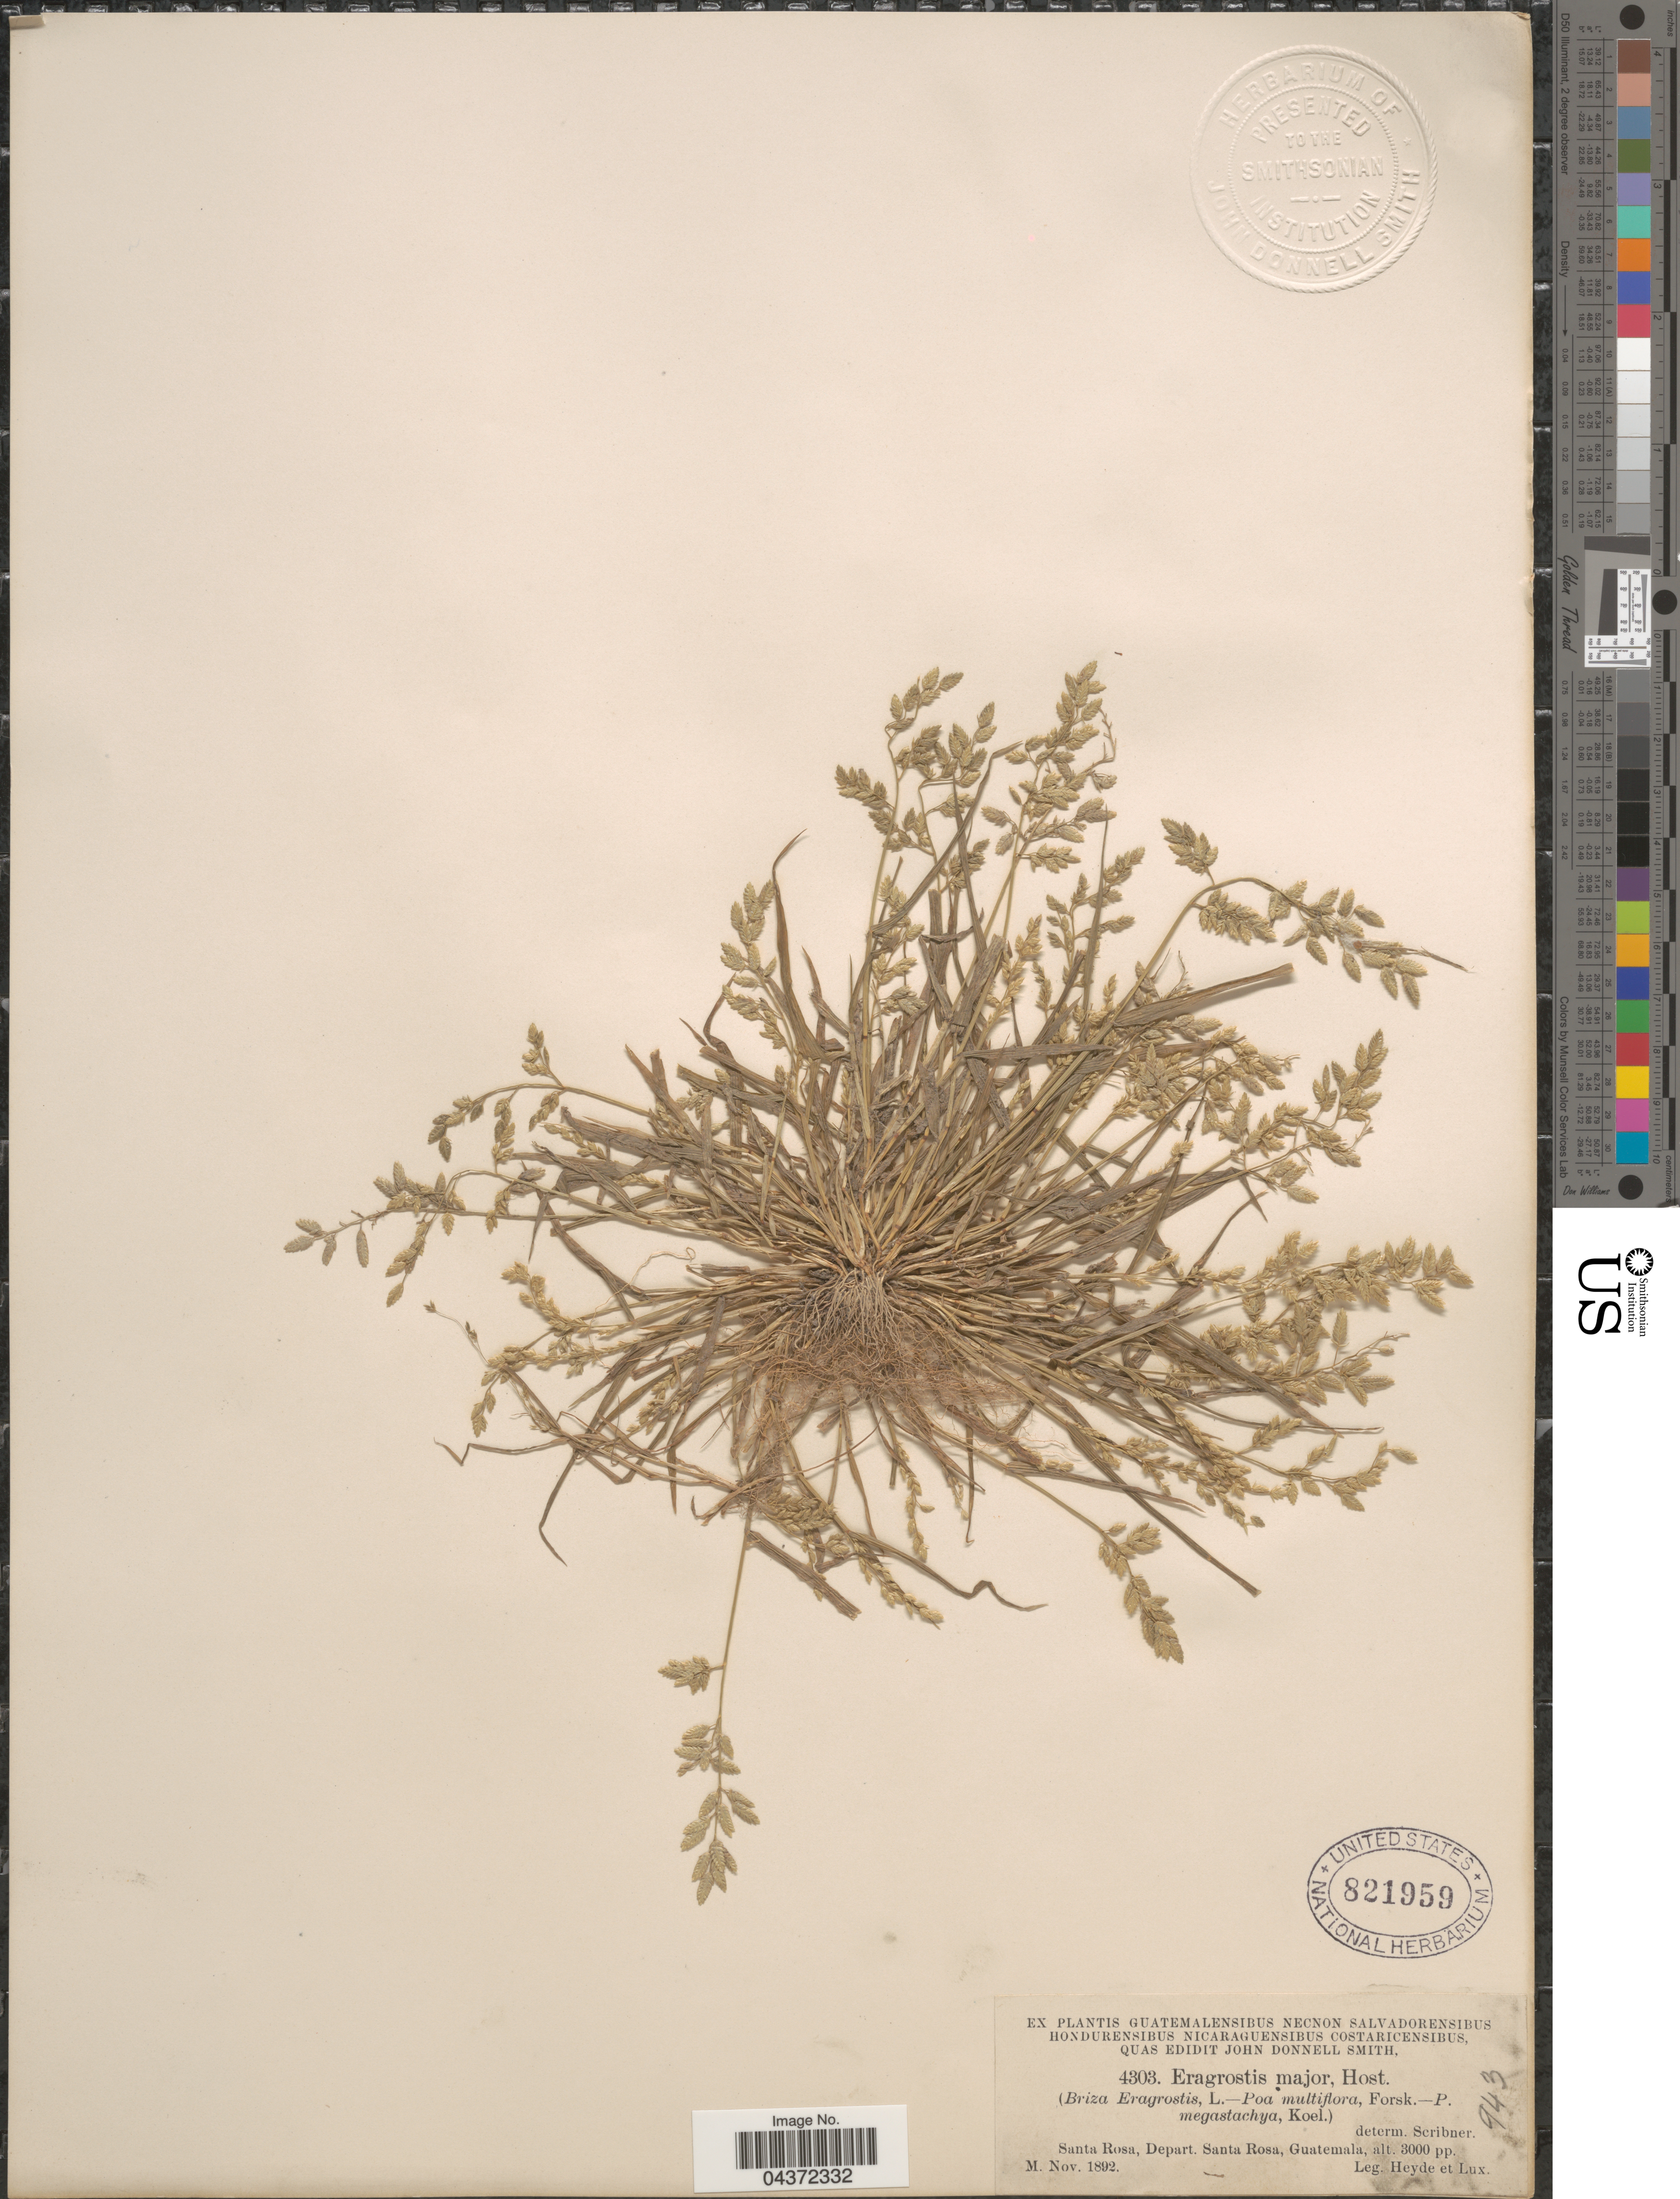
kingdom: Plantae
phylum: Tracheophyta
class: Liliopsida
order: Poales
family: Poaceae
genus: Eragrostis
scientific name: Eragrostis cilianensis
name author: (Bellardi) Vignolo ex Janch.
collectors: Heyde & Lux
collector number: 4303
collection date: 1892-11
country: Guatemala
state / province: Santa Rosa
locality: Santa Rosa, Depart. Santa Rosa.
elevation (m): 914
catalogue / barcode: US 821959